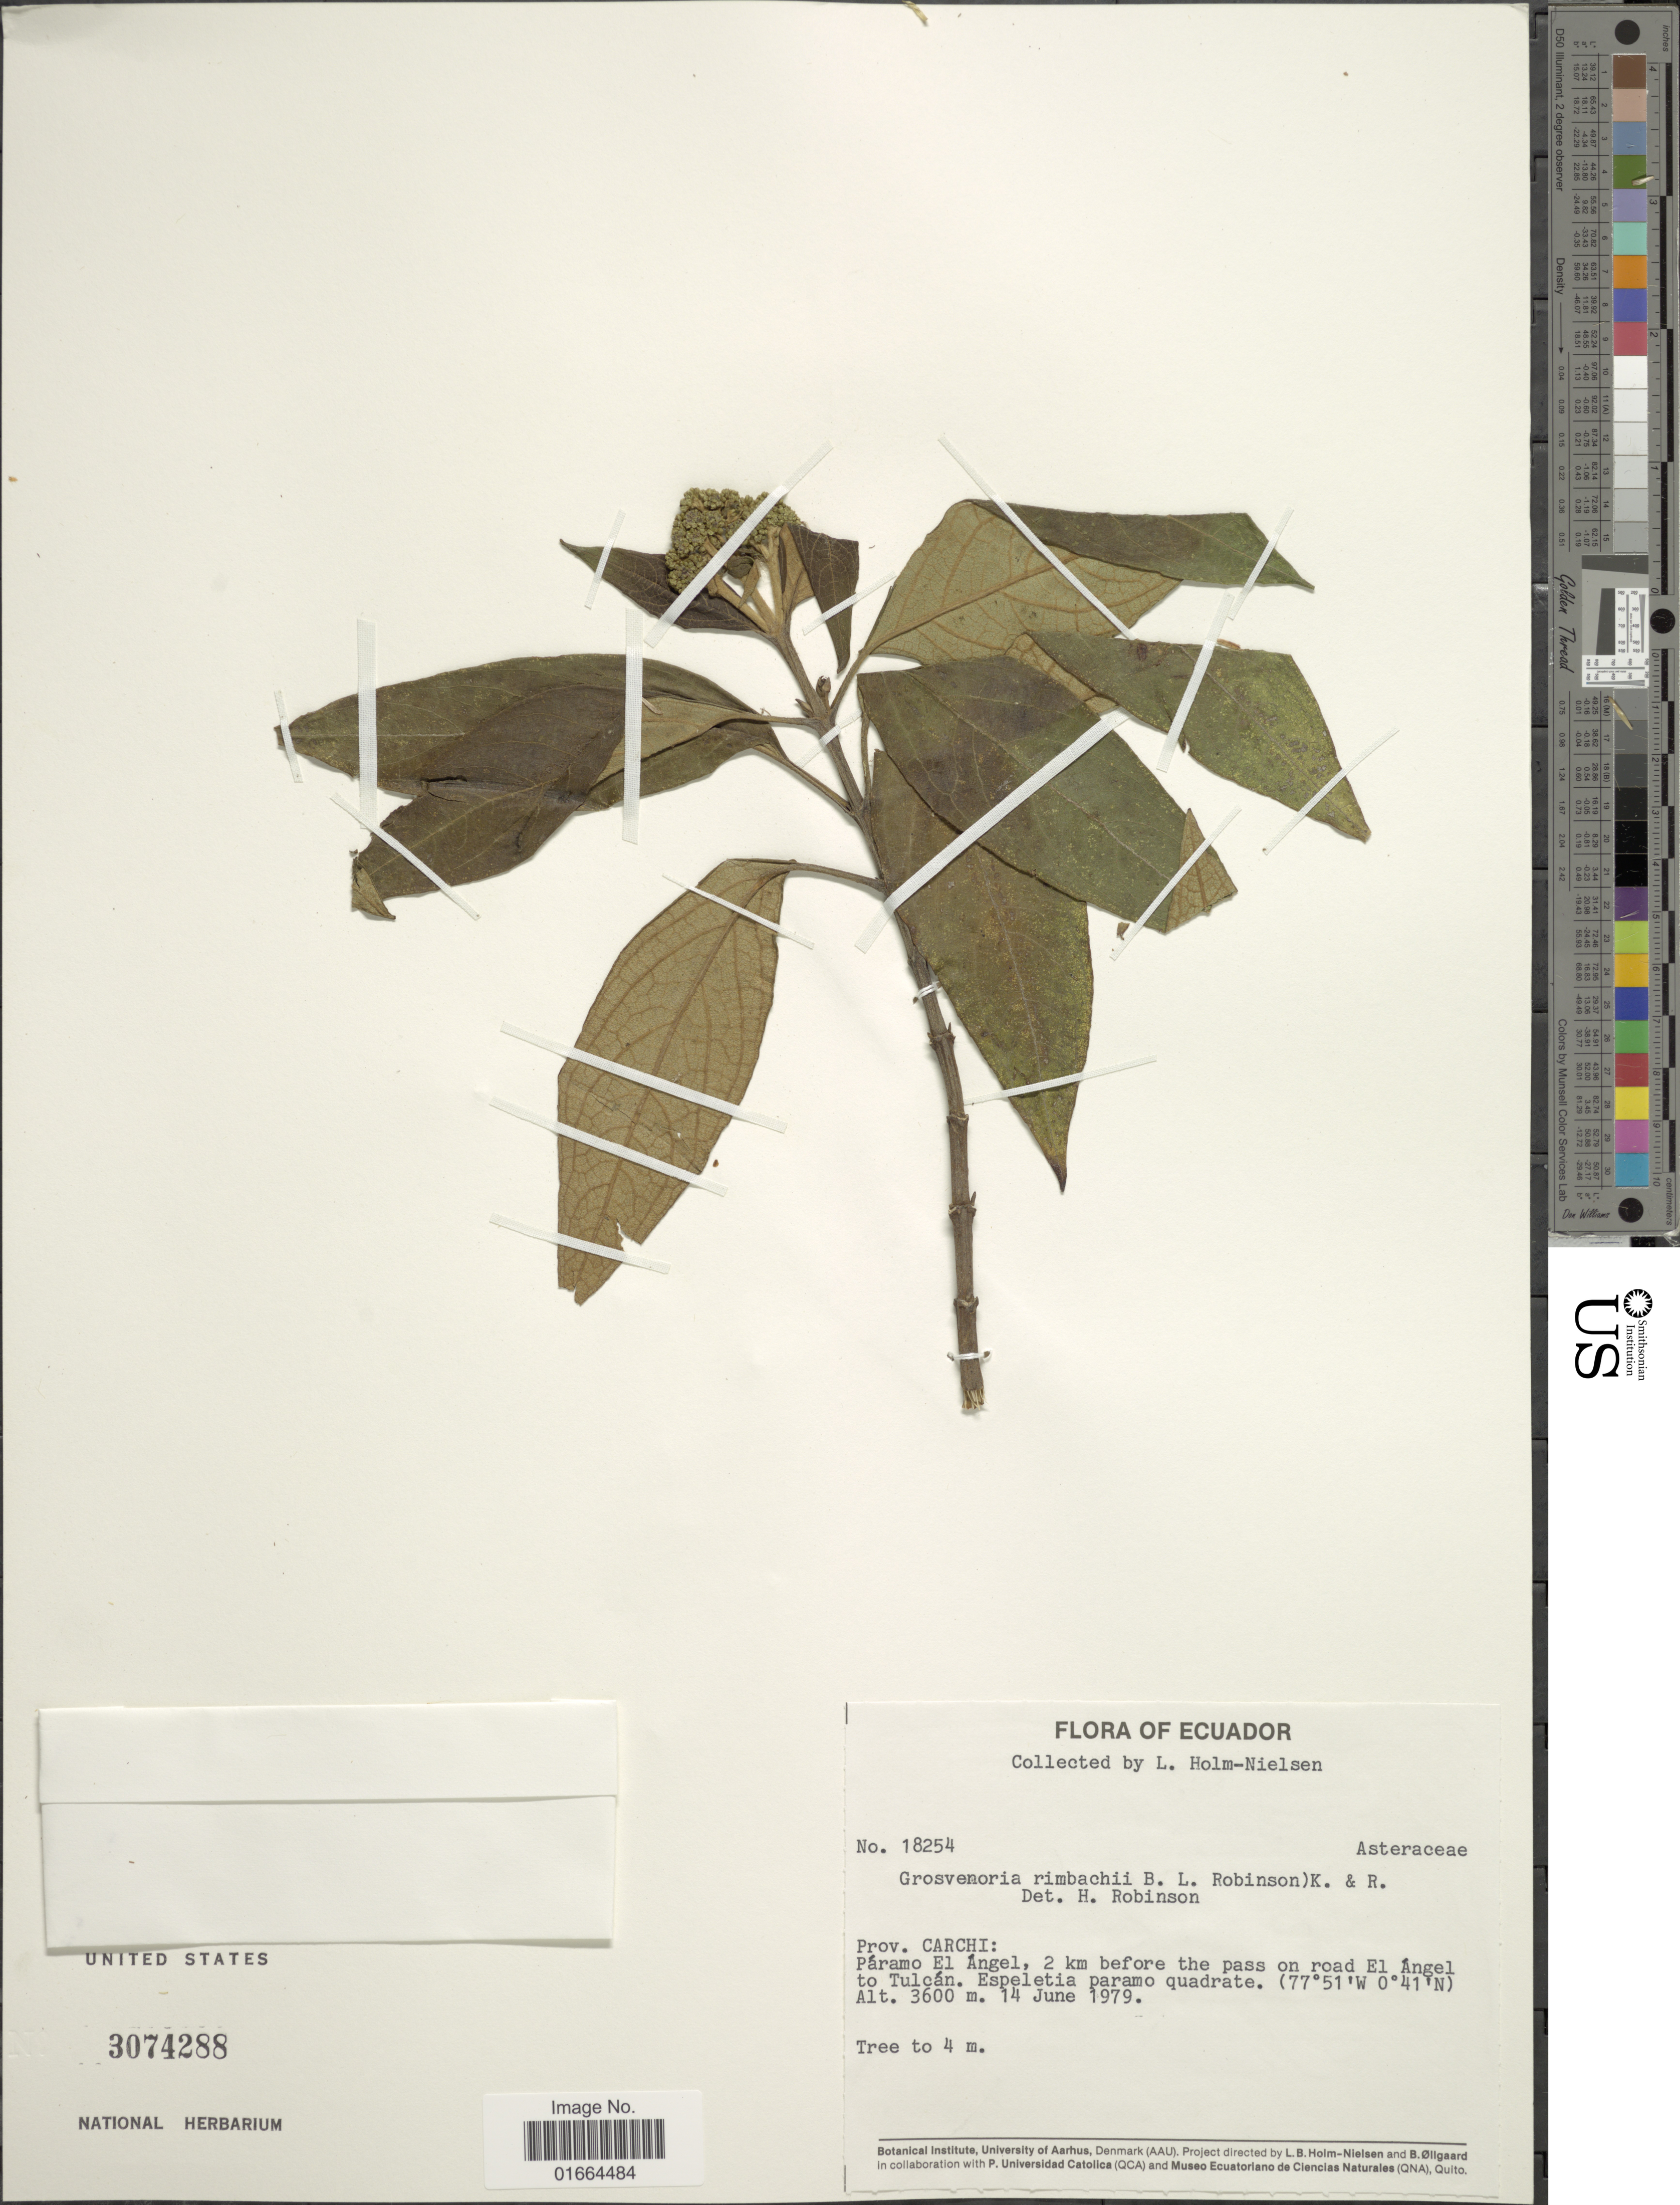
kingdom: Plantae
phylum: Tracheophyta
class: Magnoliopsida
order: Asterales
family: Asteraceae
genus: Grosvenoria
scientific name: Grosvenoria rimbachii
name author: (B.L. Rob.) R.M. King & H. Rob.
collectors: L. B. Holm-Nielsen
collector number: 18254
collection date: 1979-06-14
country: Ecuador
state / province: Carchi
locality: Prov. Carchi: Paramo El Angel, 2 m before the pass on road El Angel to Tulcan, Espeletia paramo quadrate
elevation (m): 3600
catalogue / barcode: US 3074288